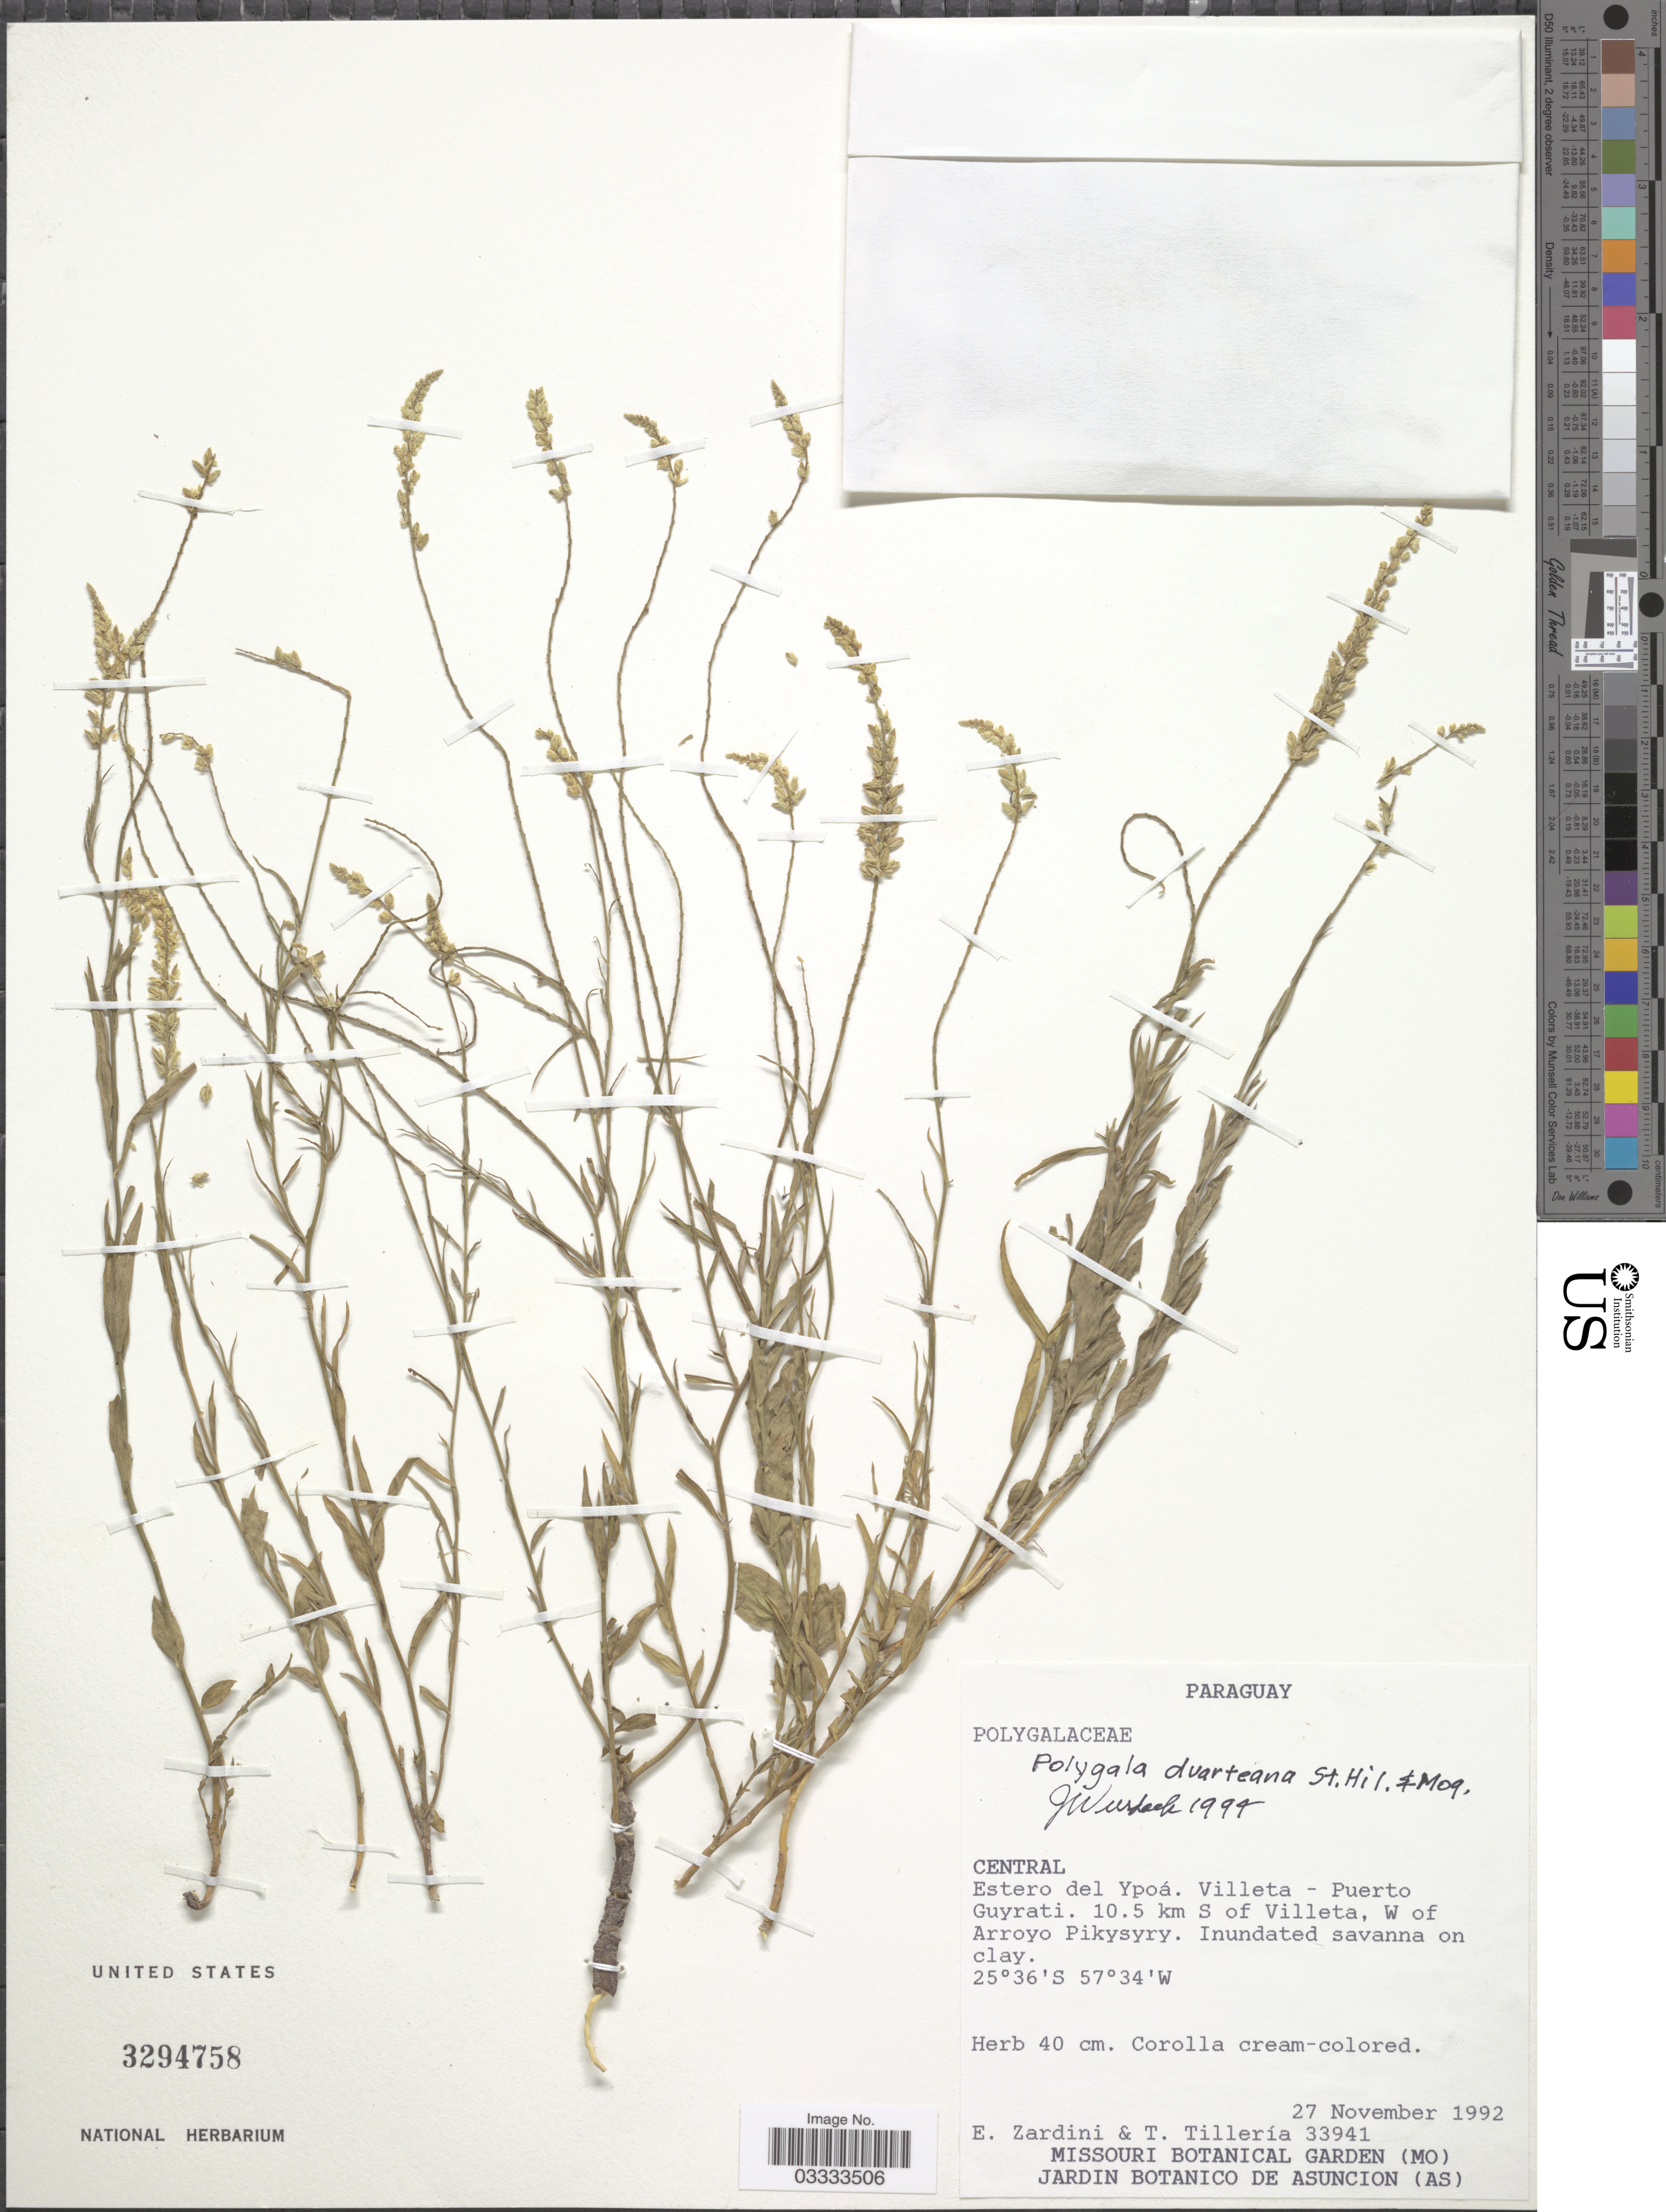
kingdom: Plantae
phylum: Tracheophyta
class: Magnoliopsida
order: Fabales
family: Polygalaceae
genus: Polygala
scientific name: Polygala duarteana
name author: A. St.-Hil. & Moq.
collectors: E. Zardini & T. Tilleria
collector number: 33941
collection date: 1992-11-27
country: Paraguay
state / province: Central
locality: Estero del Ypoá. Villeta-Puerto-Guyrati. 10.5 km S of Villeta, W of Arroyo Pikysyry.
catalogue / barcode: US 3294758